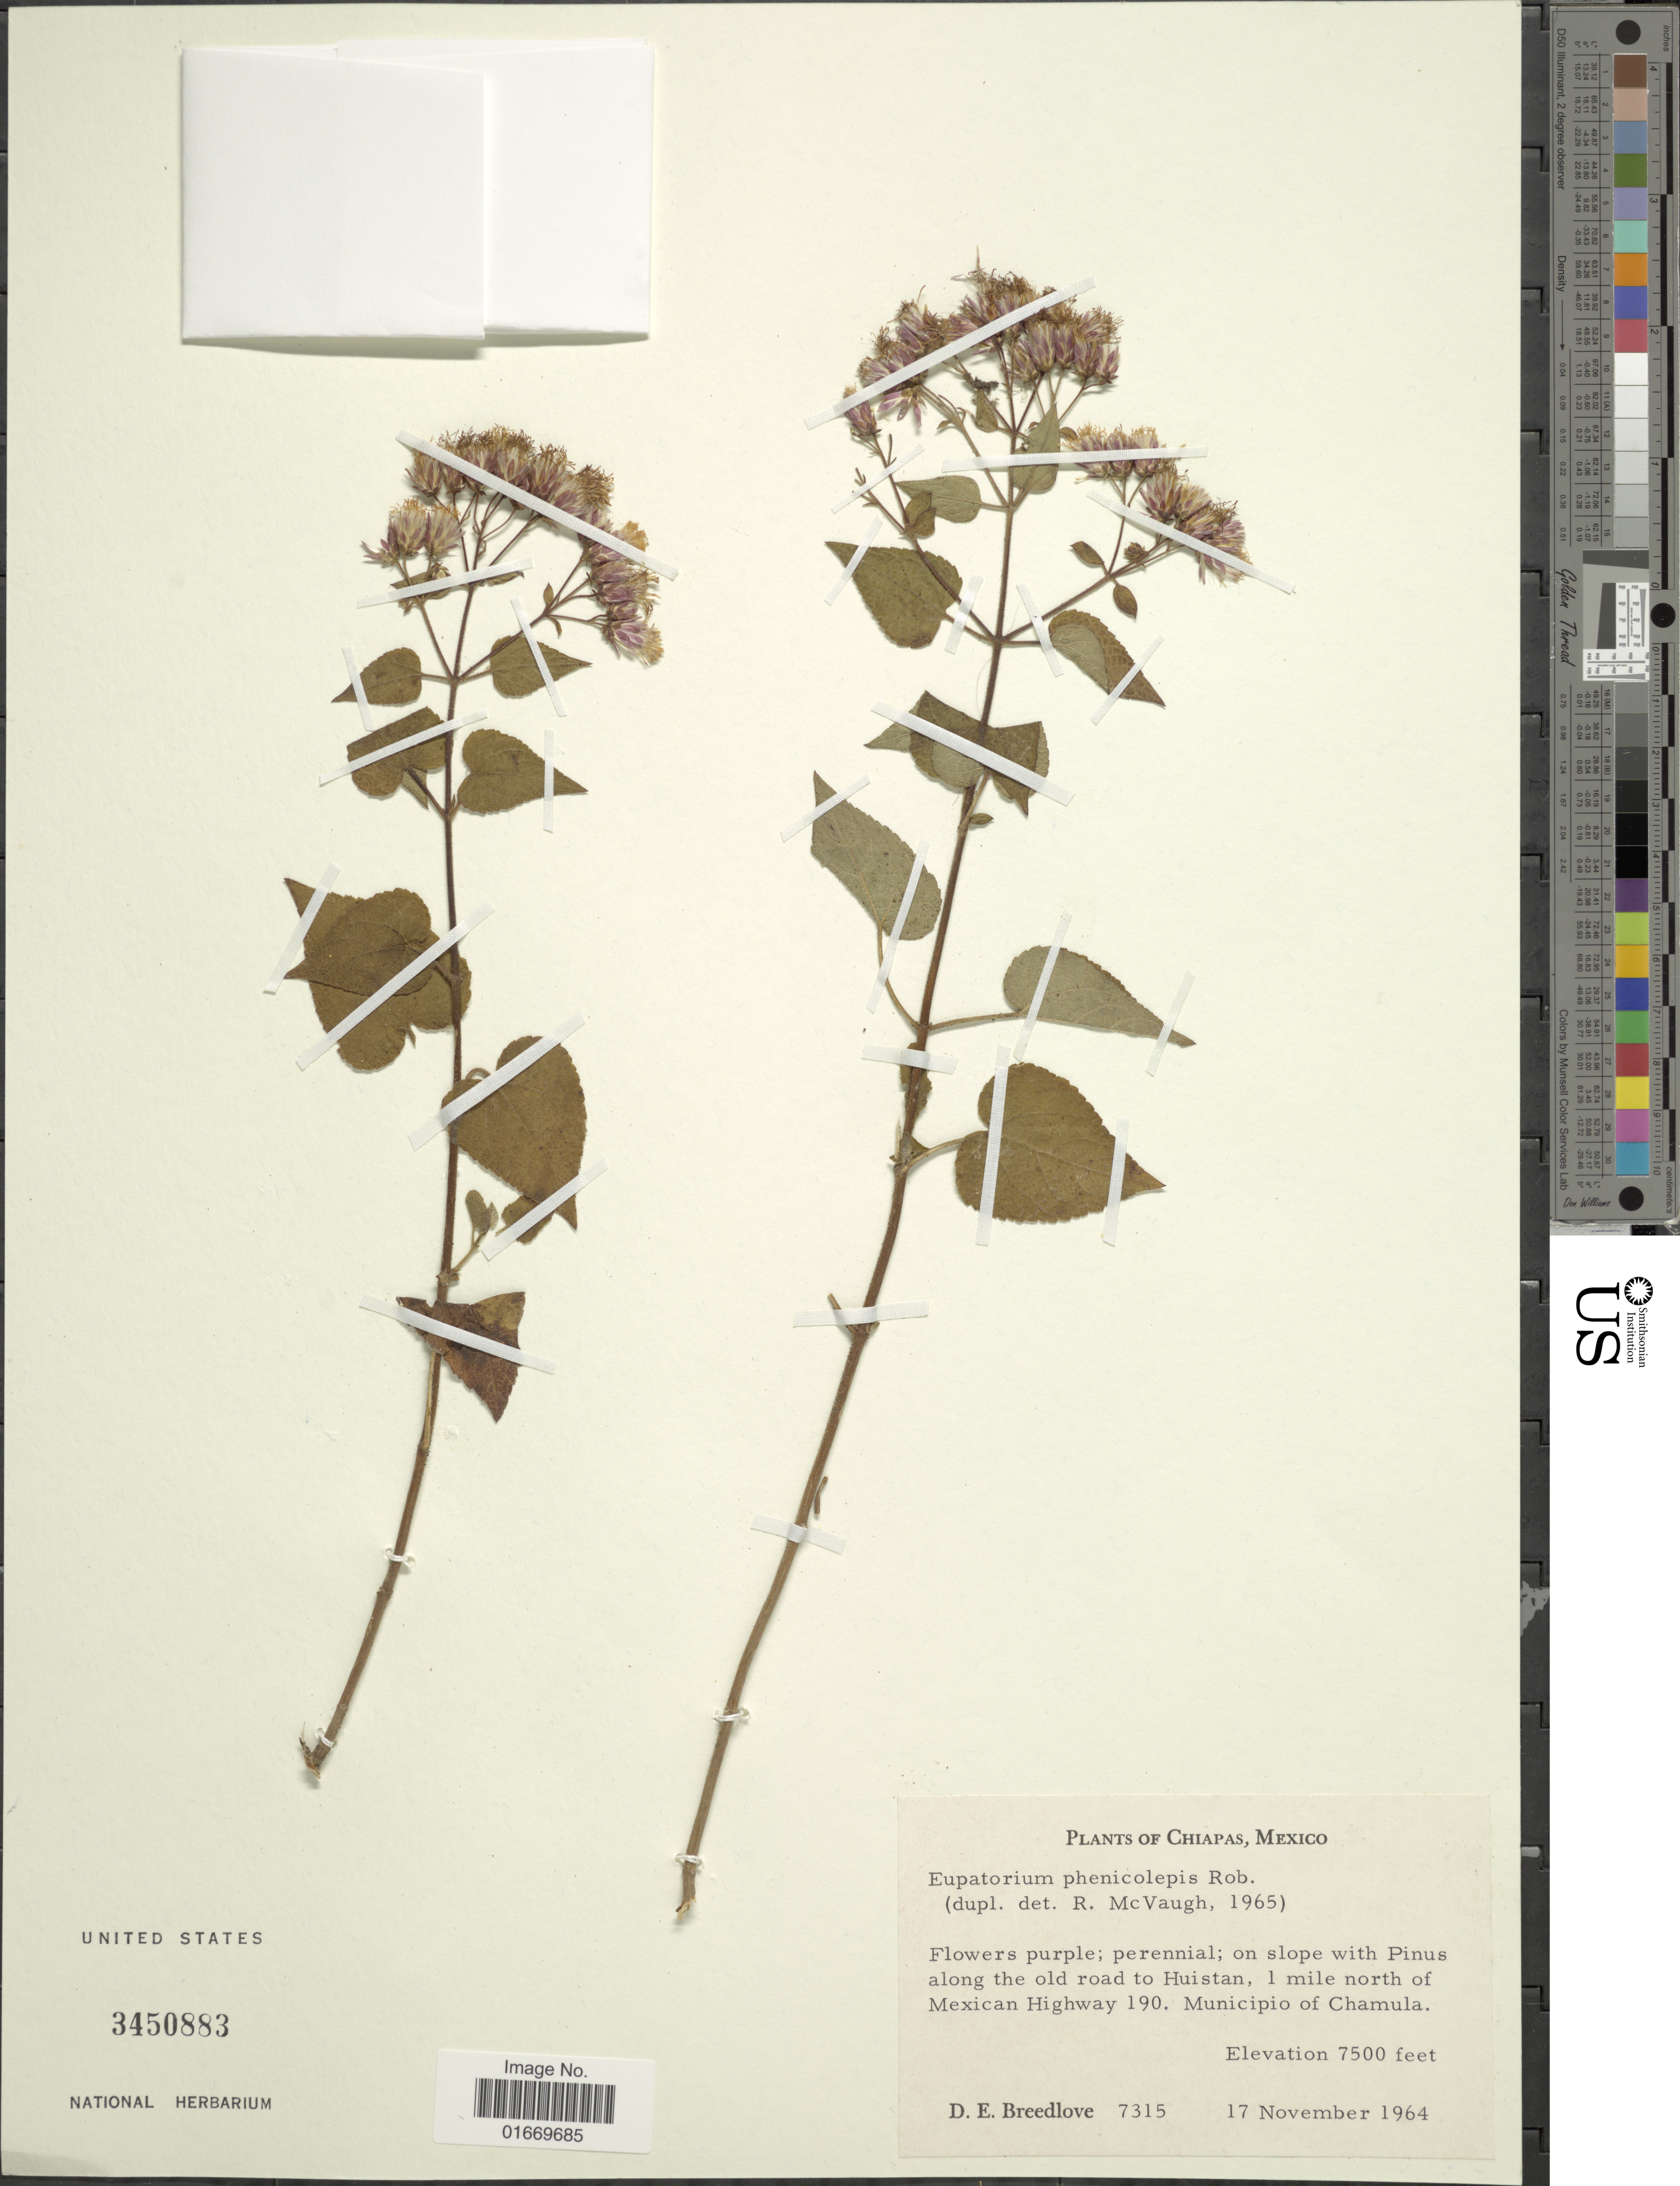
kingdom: Plantae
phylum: Tracheophyta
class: Magnoliopsida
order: Asterales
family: Asteraceae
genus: Peteravenia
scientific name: Peteravenia phoenicolepis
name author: (B.L. Rob.) R.M. King & H. Rob.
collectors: D. E. Breedlove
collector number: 7315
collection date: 1964-11-17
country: Mexico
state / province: Chiapas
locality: Chiapas, Mexico. on slope with Pinus along the old road to Huistan, 1 mile north of Mexican Highway 190. Municipio of Chamula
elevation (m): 2286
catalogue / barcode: US 3450883